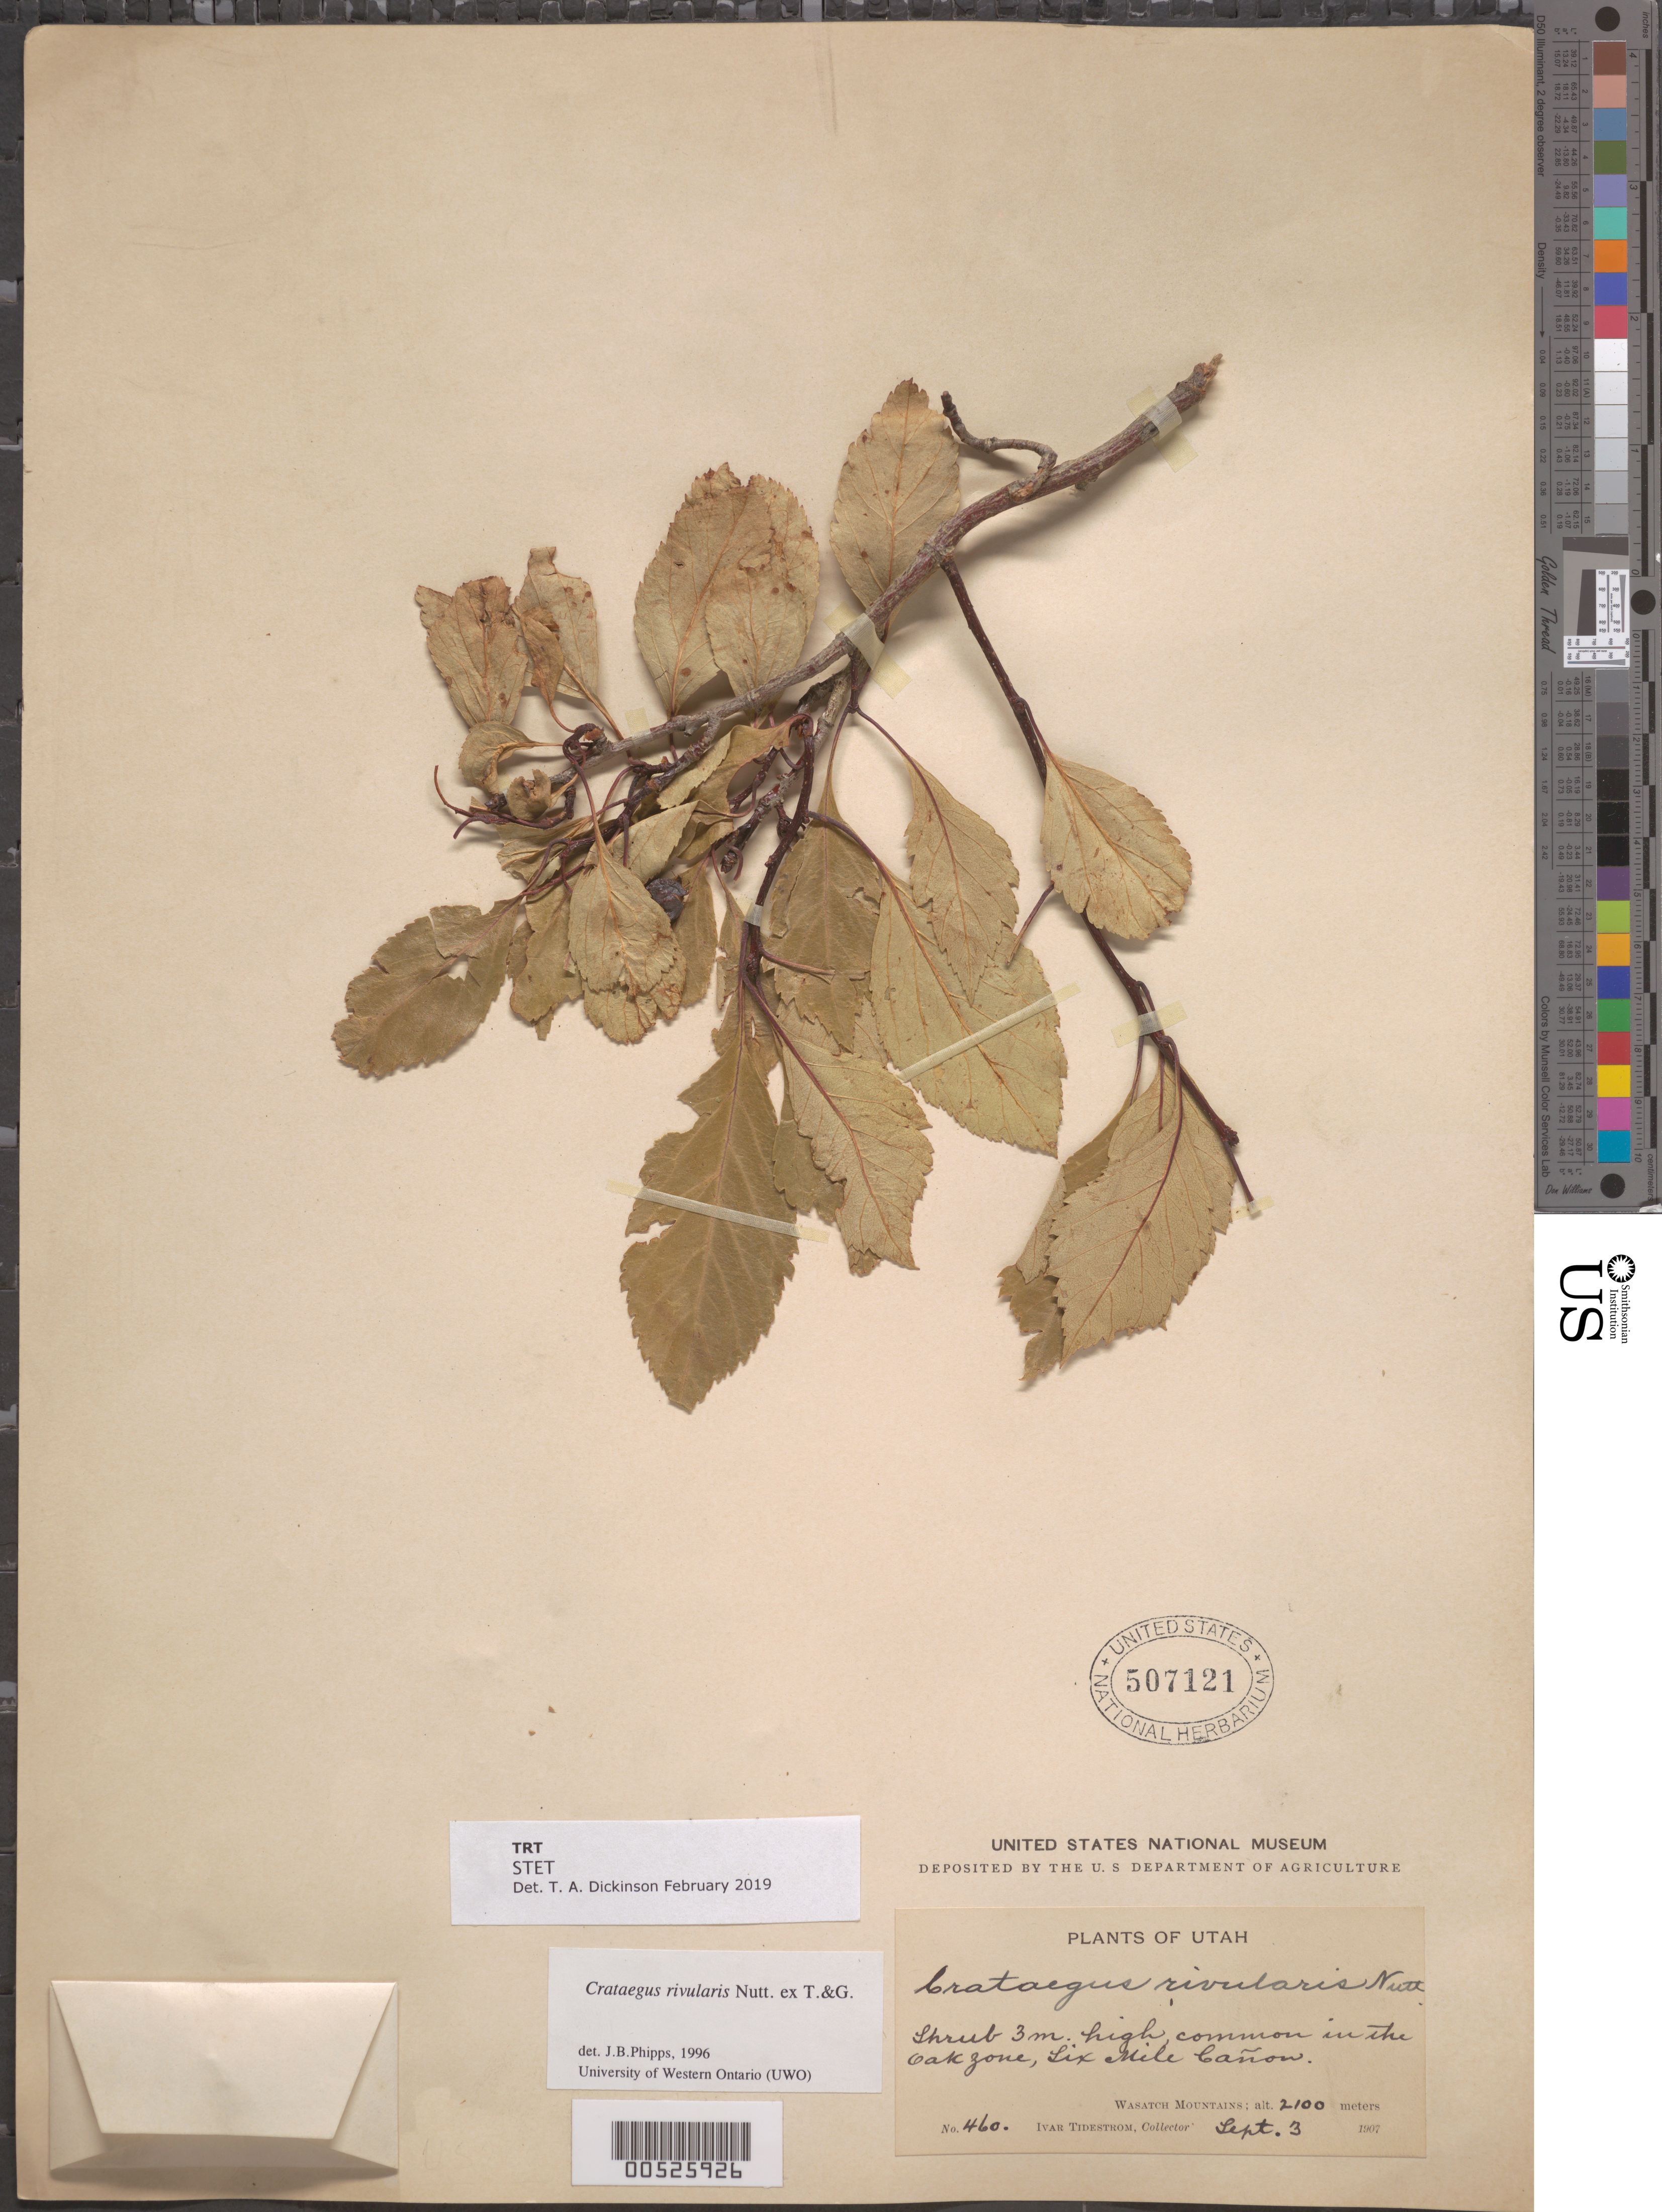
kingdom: Plantae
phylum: Tracheophyta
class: Magnoliopsida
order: Rosales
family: Rosaceae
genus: Crataegus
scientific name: Crataegus rivularis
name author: Nutt.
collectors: I. F. Tidestrom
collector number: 460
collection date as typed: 03 Sep 1907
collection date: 1907-09-03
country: United States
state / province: Utah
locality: Six Mile Cañon, Wasatch Mtns.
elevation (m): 2100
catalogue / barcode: US 507121